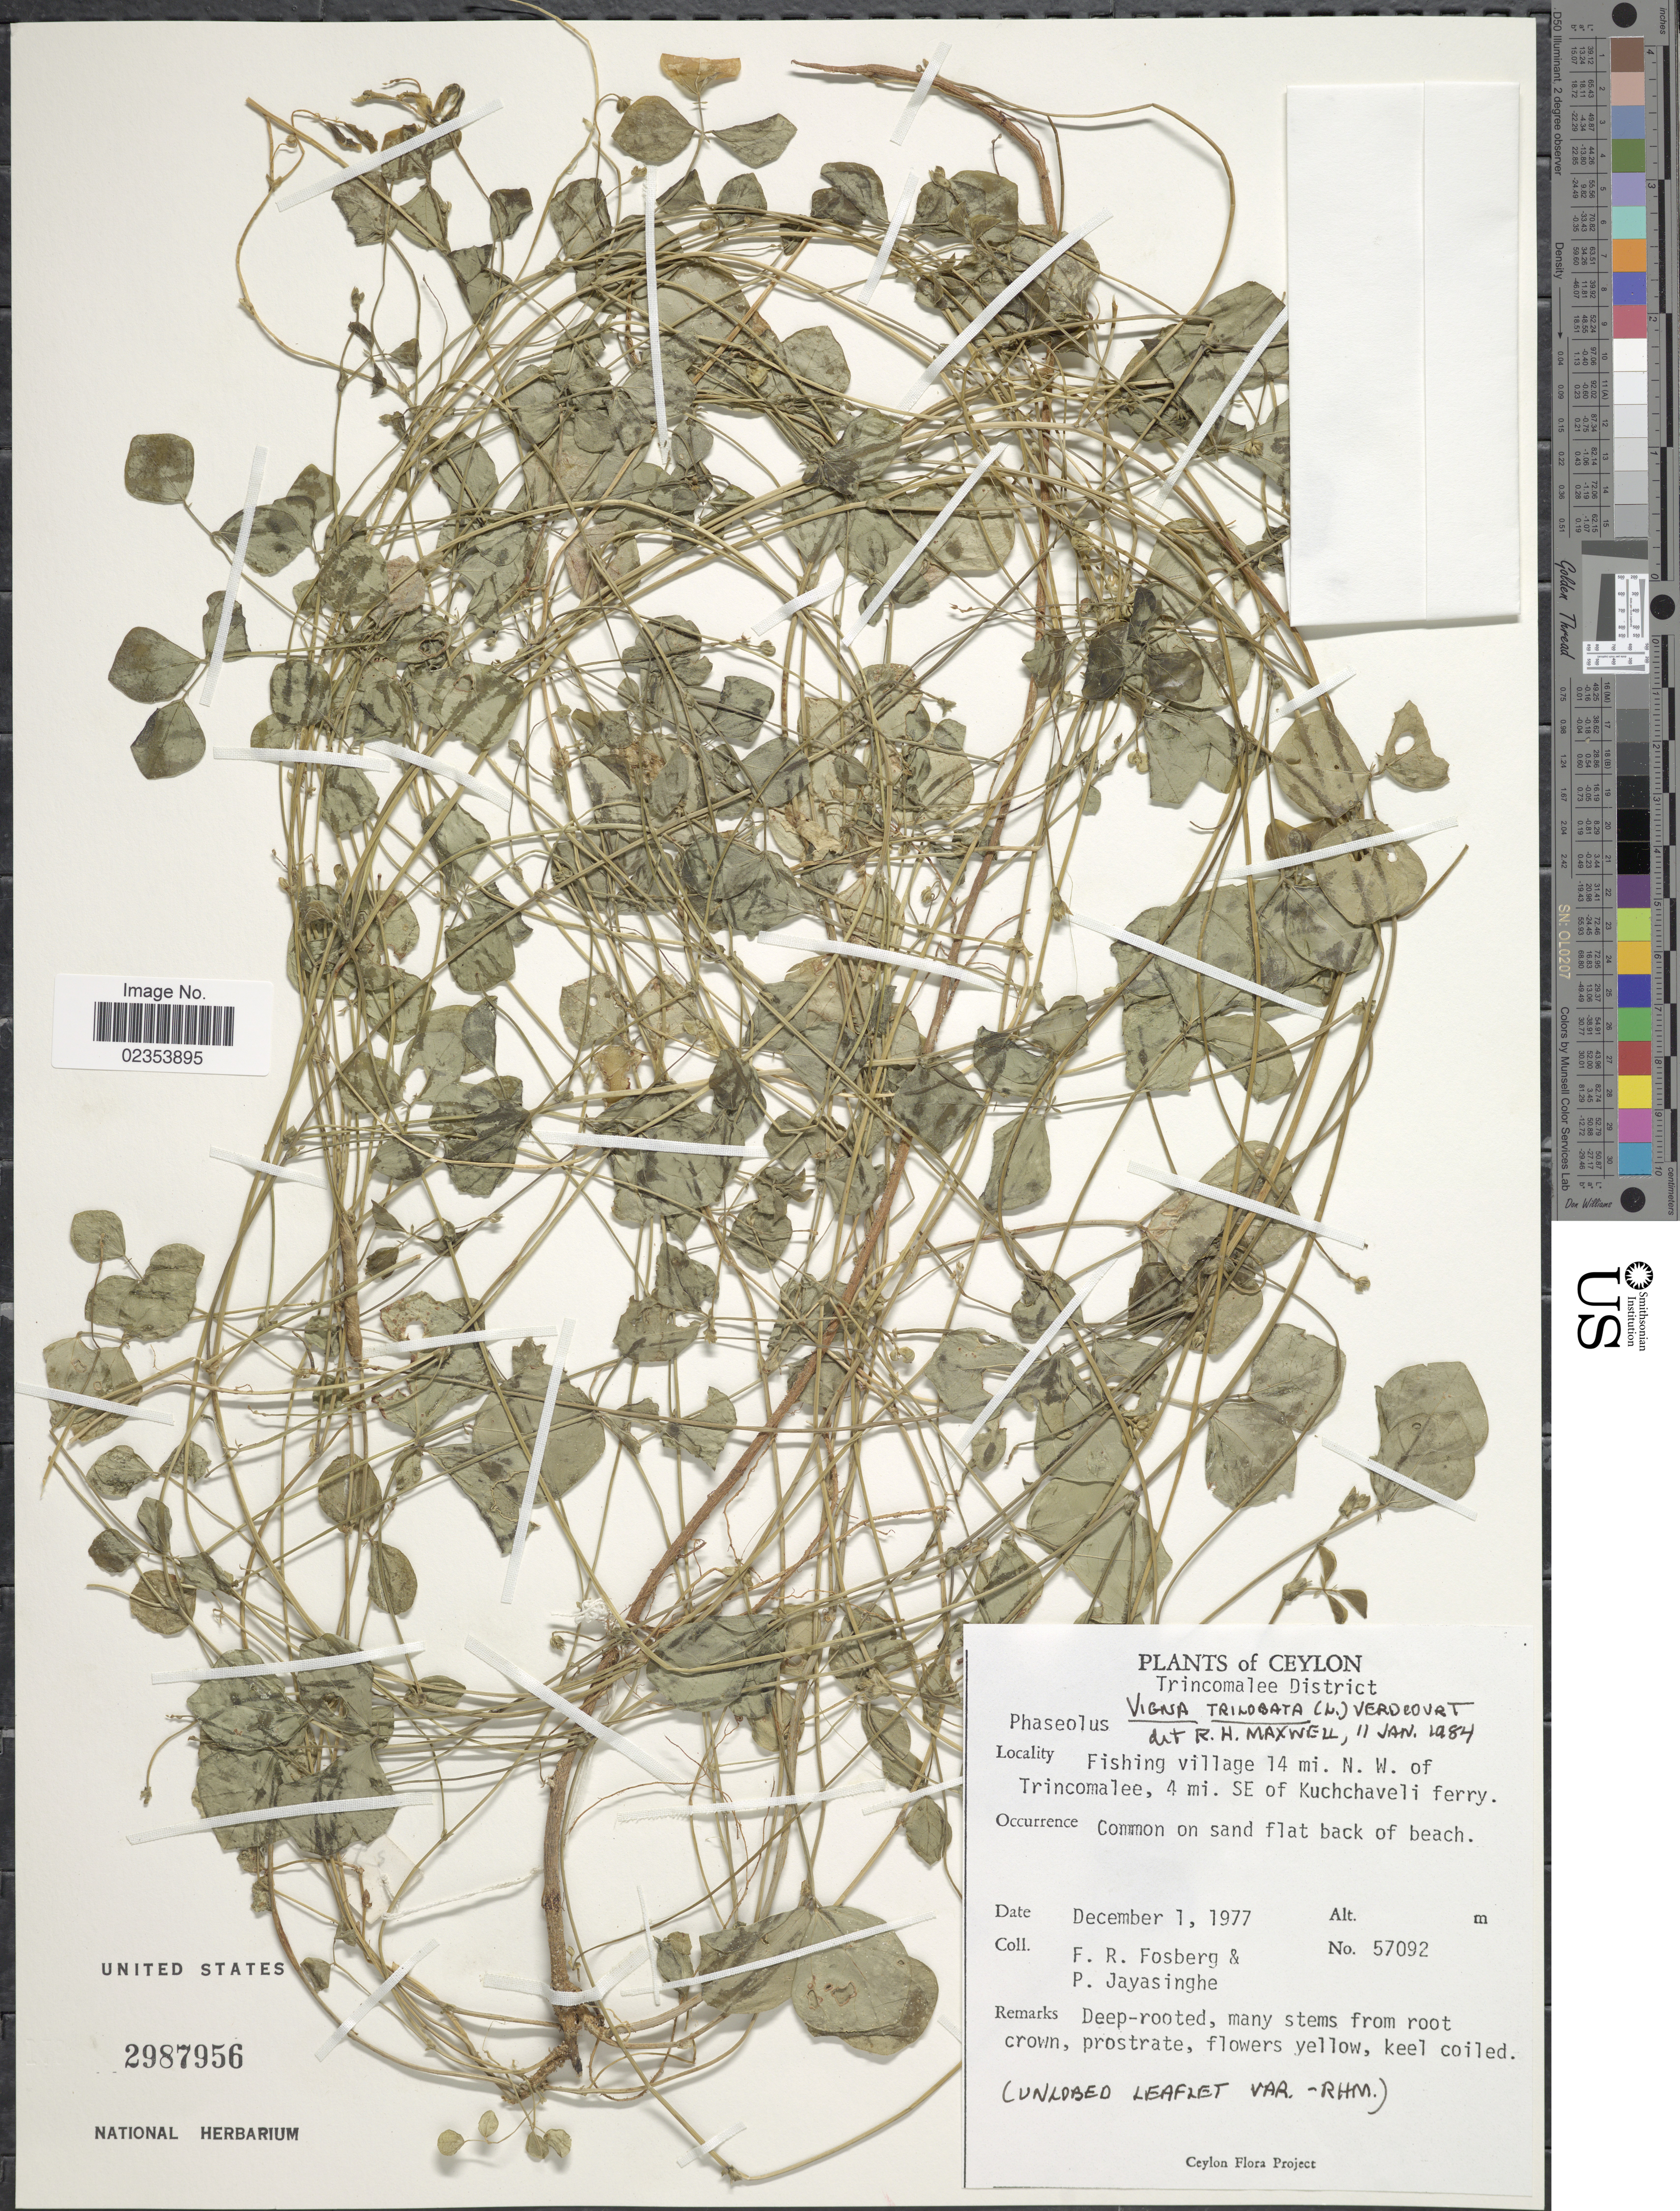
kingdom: Plantae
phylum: Tracheophyta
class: Magnoliopsida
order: Fabales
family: Fabaceae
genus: Vigna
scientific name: Vigna trilobata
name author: (L.) Verdc.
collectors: F. R. Fosberg & P. Jayasinghe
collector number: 57092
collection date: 1977-12-01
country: Sri Lanka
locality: Ceylon. Fishing village 14 mi. N. W. of Trincomalee, 4 mi. SE of Kuchchaveli ferry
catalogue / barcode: US 2987956